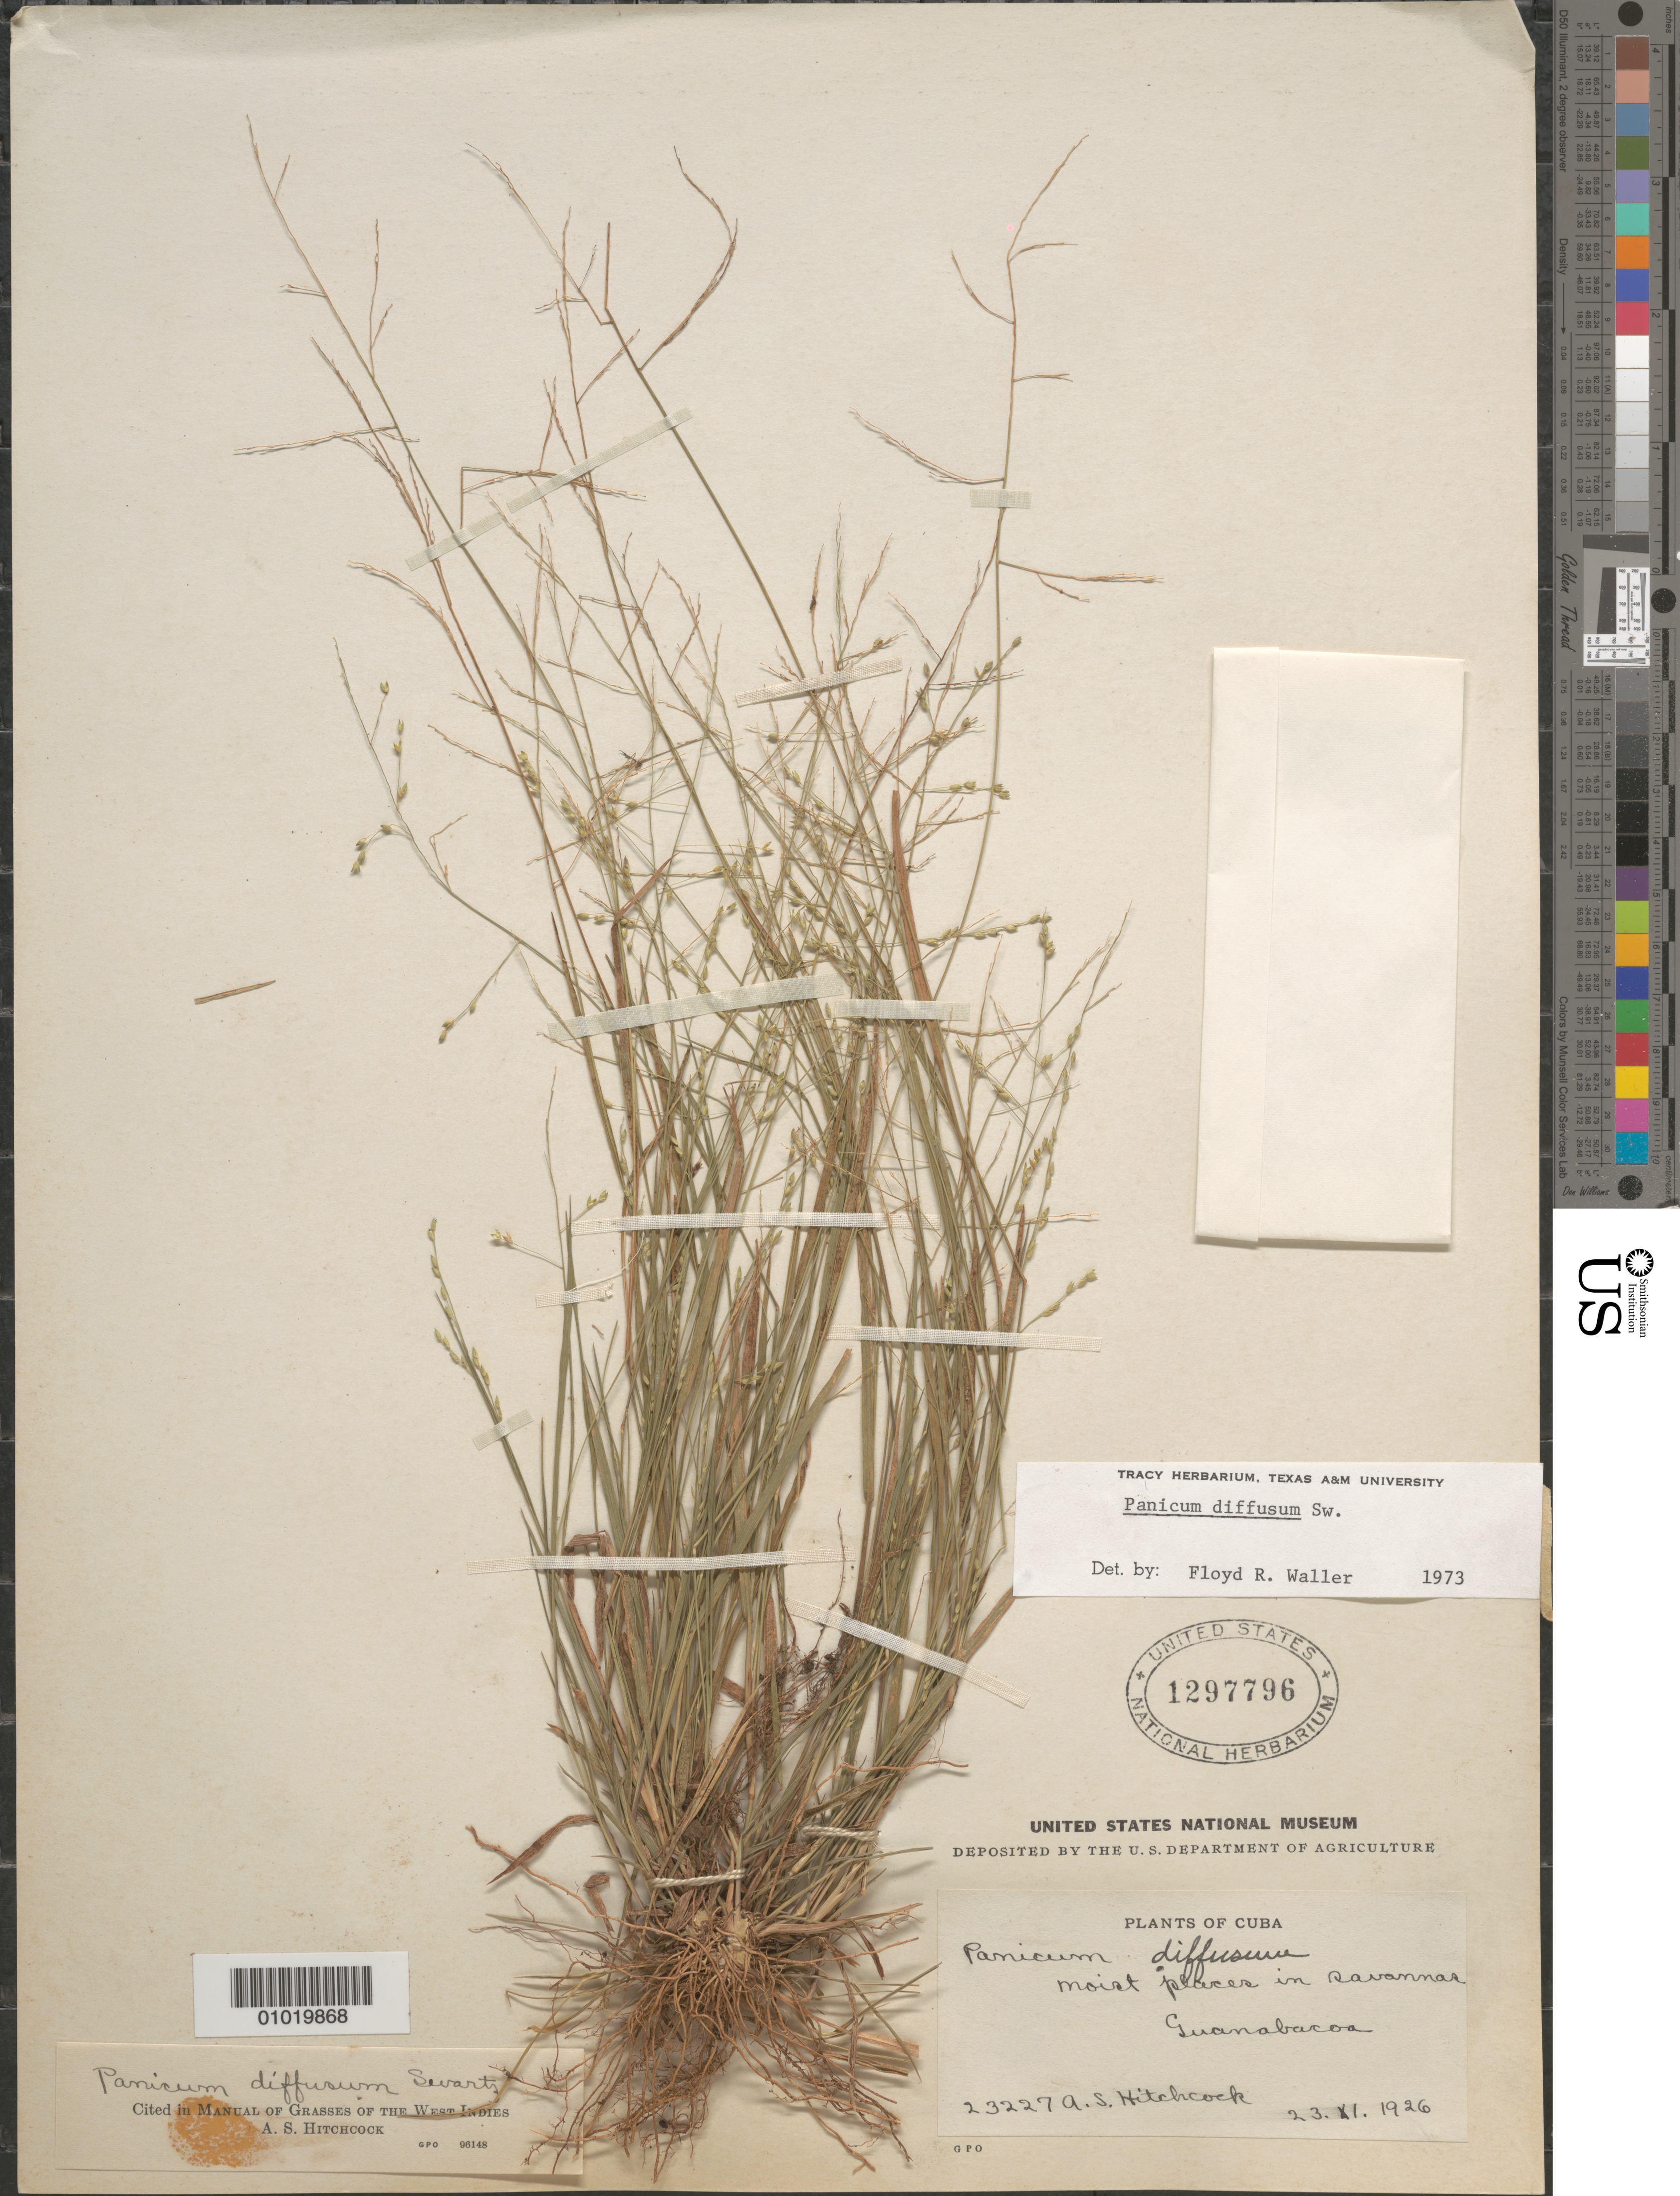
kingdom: Plantae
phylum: Tracheophyta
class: Liliopsida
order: Poales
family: Poaceae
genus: Panicum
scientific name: Panicum diffusum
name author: Sw.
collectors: A. S. Hitchcock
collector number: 23227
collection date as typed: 23 Nov 1926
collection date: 1926-11-23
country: Cuba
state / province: La Habana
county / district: Municipio Guanabacoa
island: Cuba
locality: Guanabacoa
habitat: moist places in savanna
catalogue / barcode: US 1297796